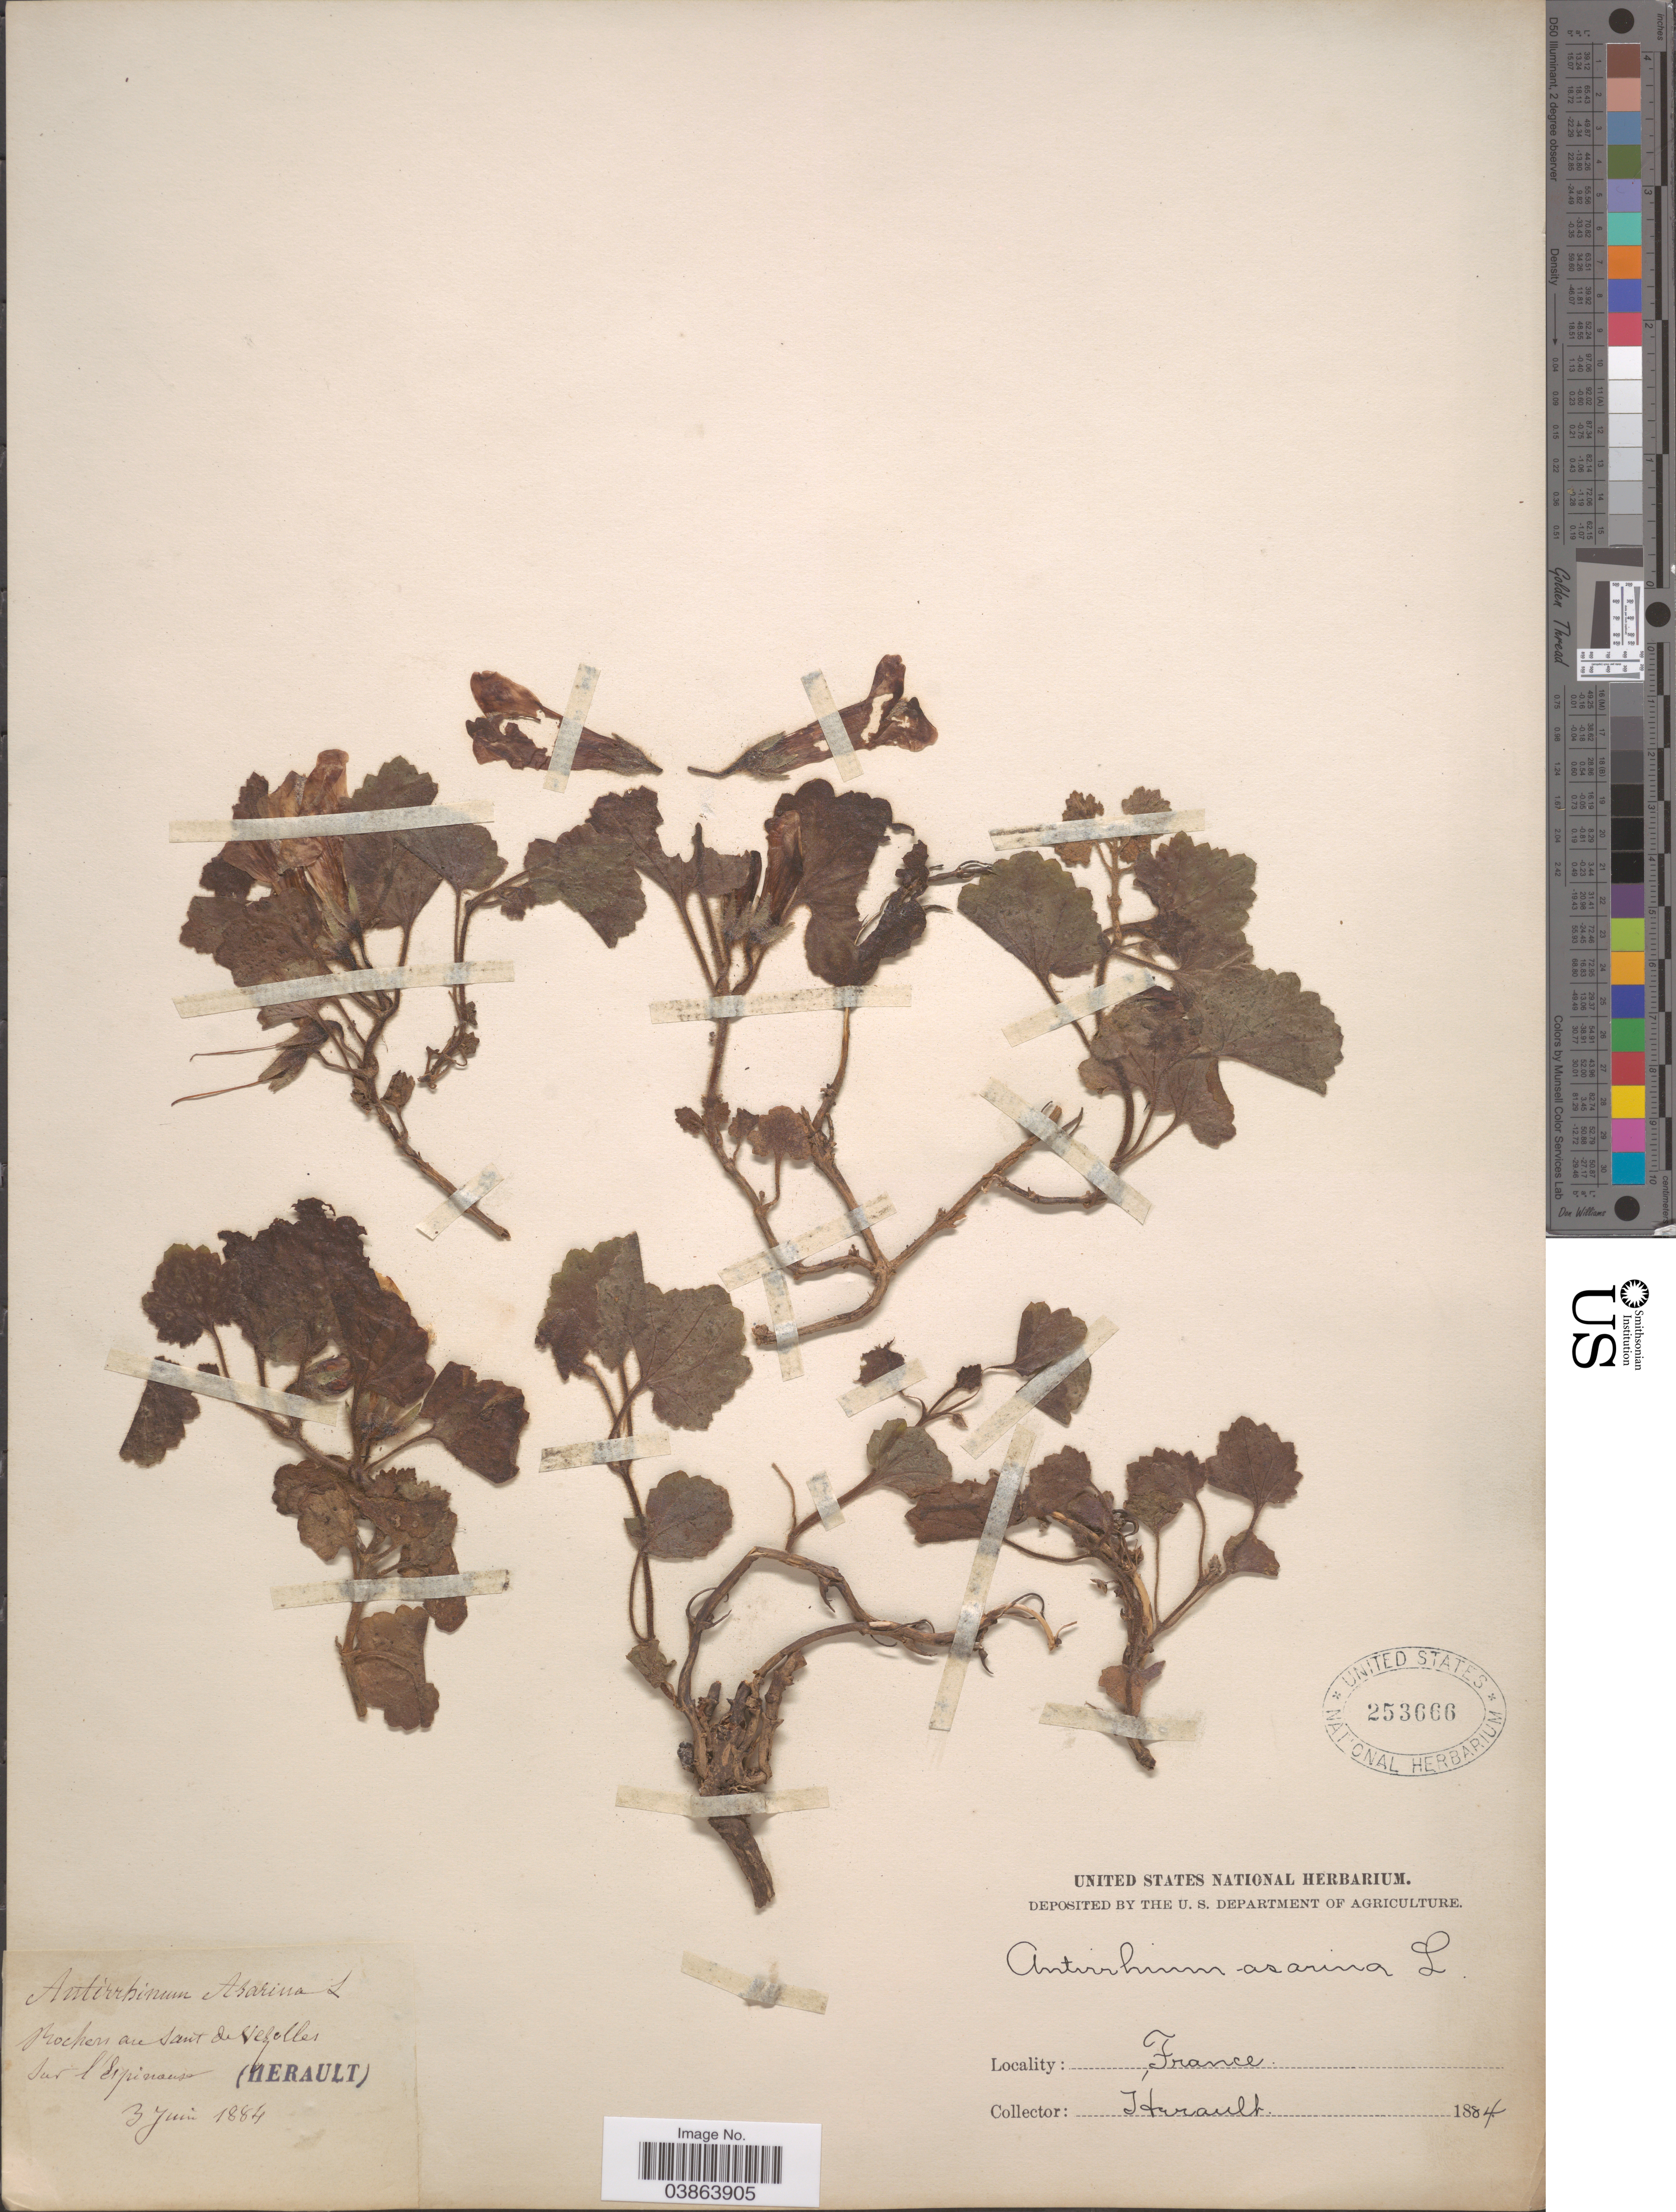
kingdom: Plantae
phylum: Tracheophyta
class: Magnoliopsida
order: Lamiales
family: Plantaginaceae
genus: Asarina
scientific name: Asarina procumbens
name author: Mill.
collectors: -. Herault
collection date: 1884-06-03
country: France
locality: Rochers au Saint de Begelles. Sur l'Espiriauso. [interpreted]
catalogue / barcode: US 253666